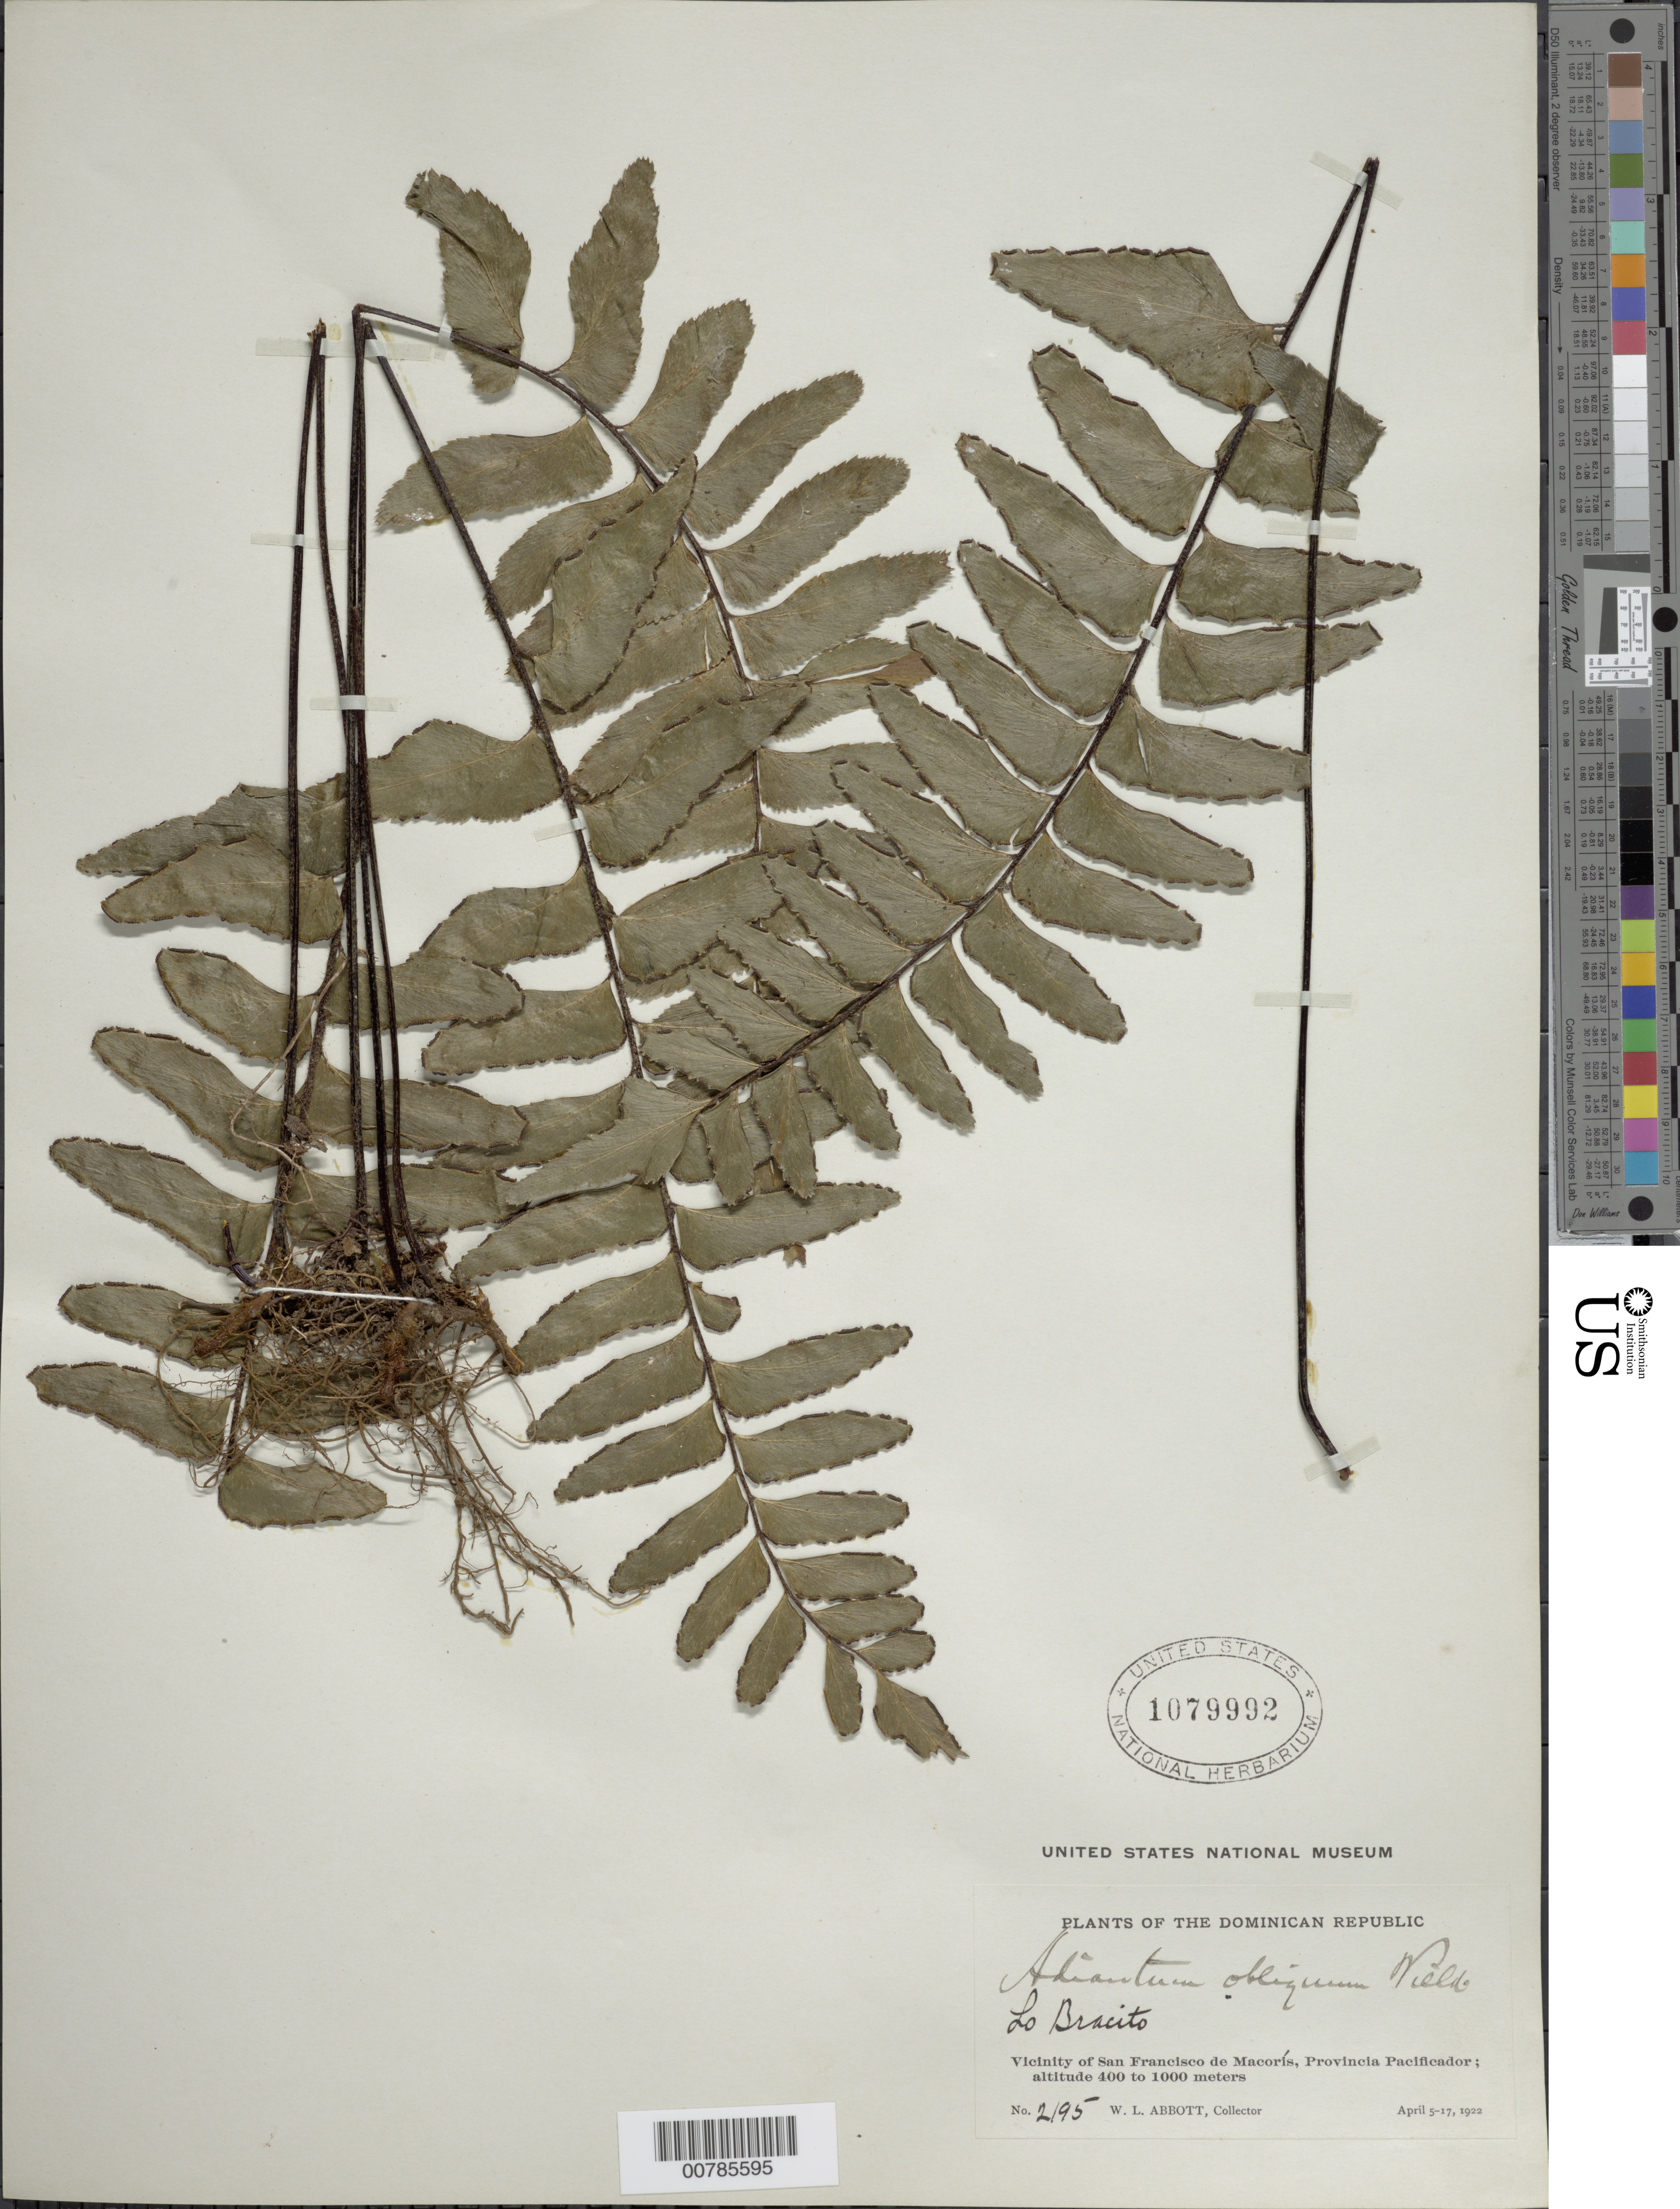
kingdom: Plantae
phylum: Tracheophyta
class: Polypodiopsida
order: Polypodiales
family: Pteridaceae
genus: Adiantum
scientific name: Adiantum obliquum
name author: Willd.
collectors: W. L. Abbott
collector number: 2195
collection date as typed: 05 Apr 1922 to 17 Apr 1922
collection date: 1922-04-05/1922-04-17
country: Dominican Republic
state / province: Duarte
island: Hispaniola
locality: San Francisco, vicinity; Lo Bracito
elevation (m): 400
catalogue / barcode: US 1079992